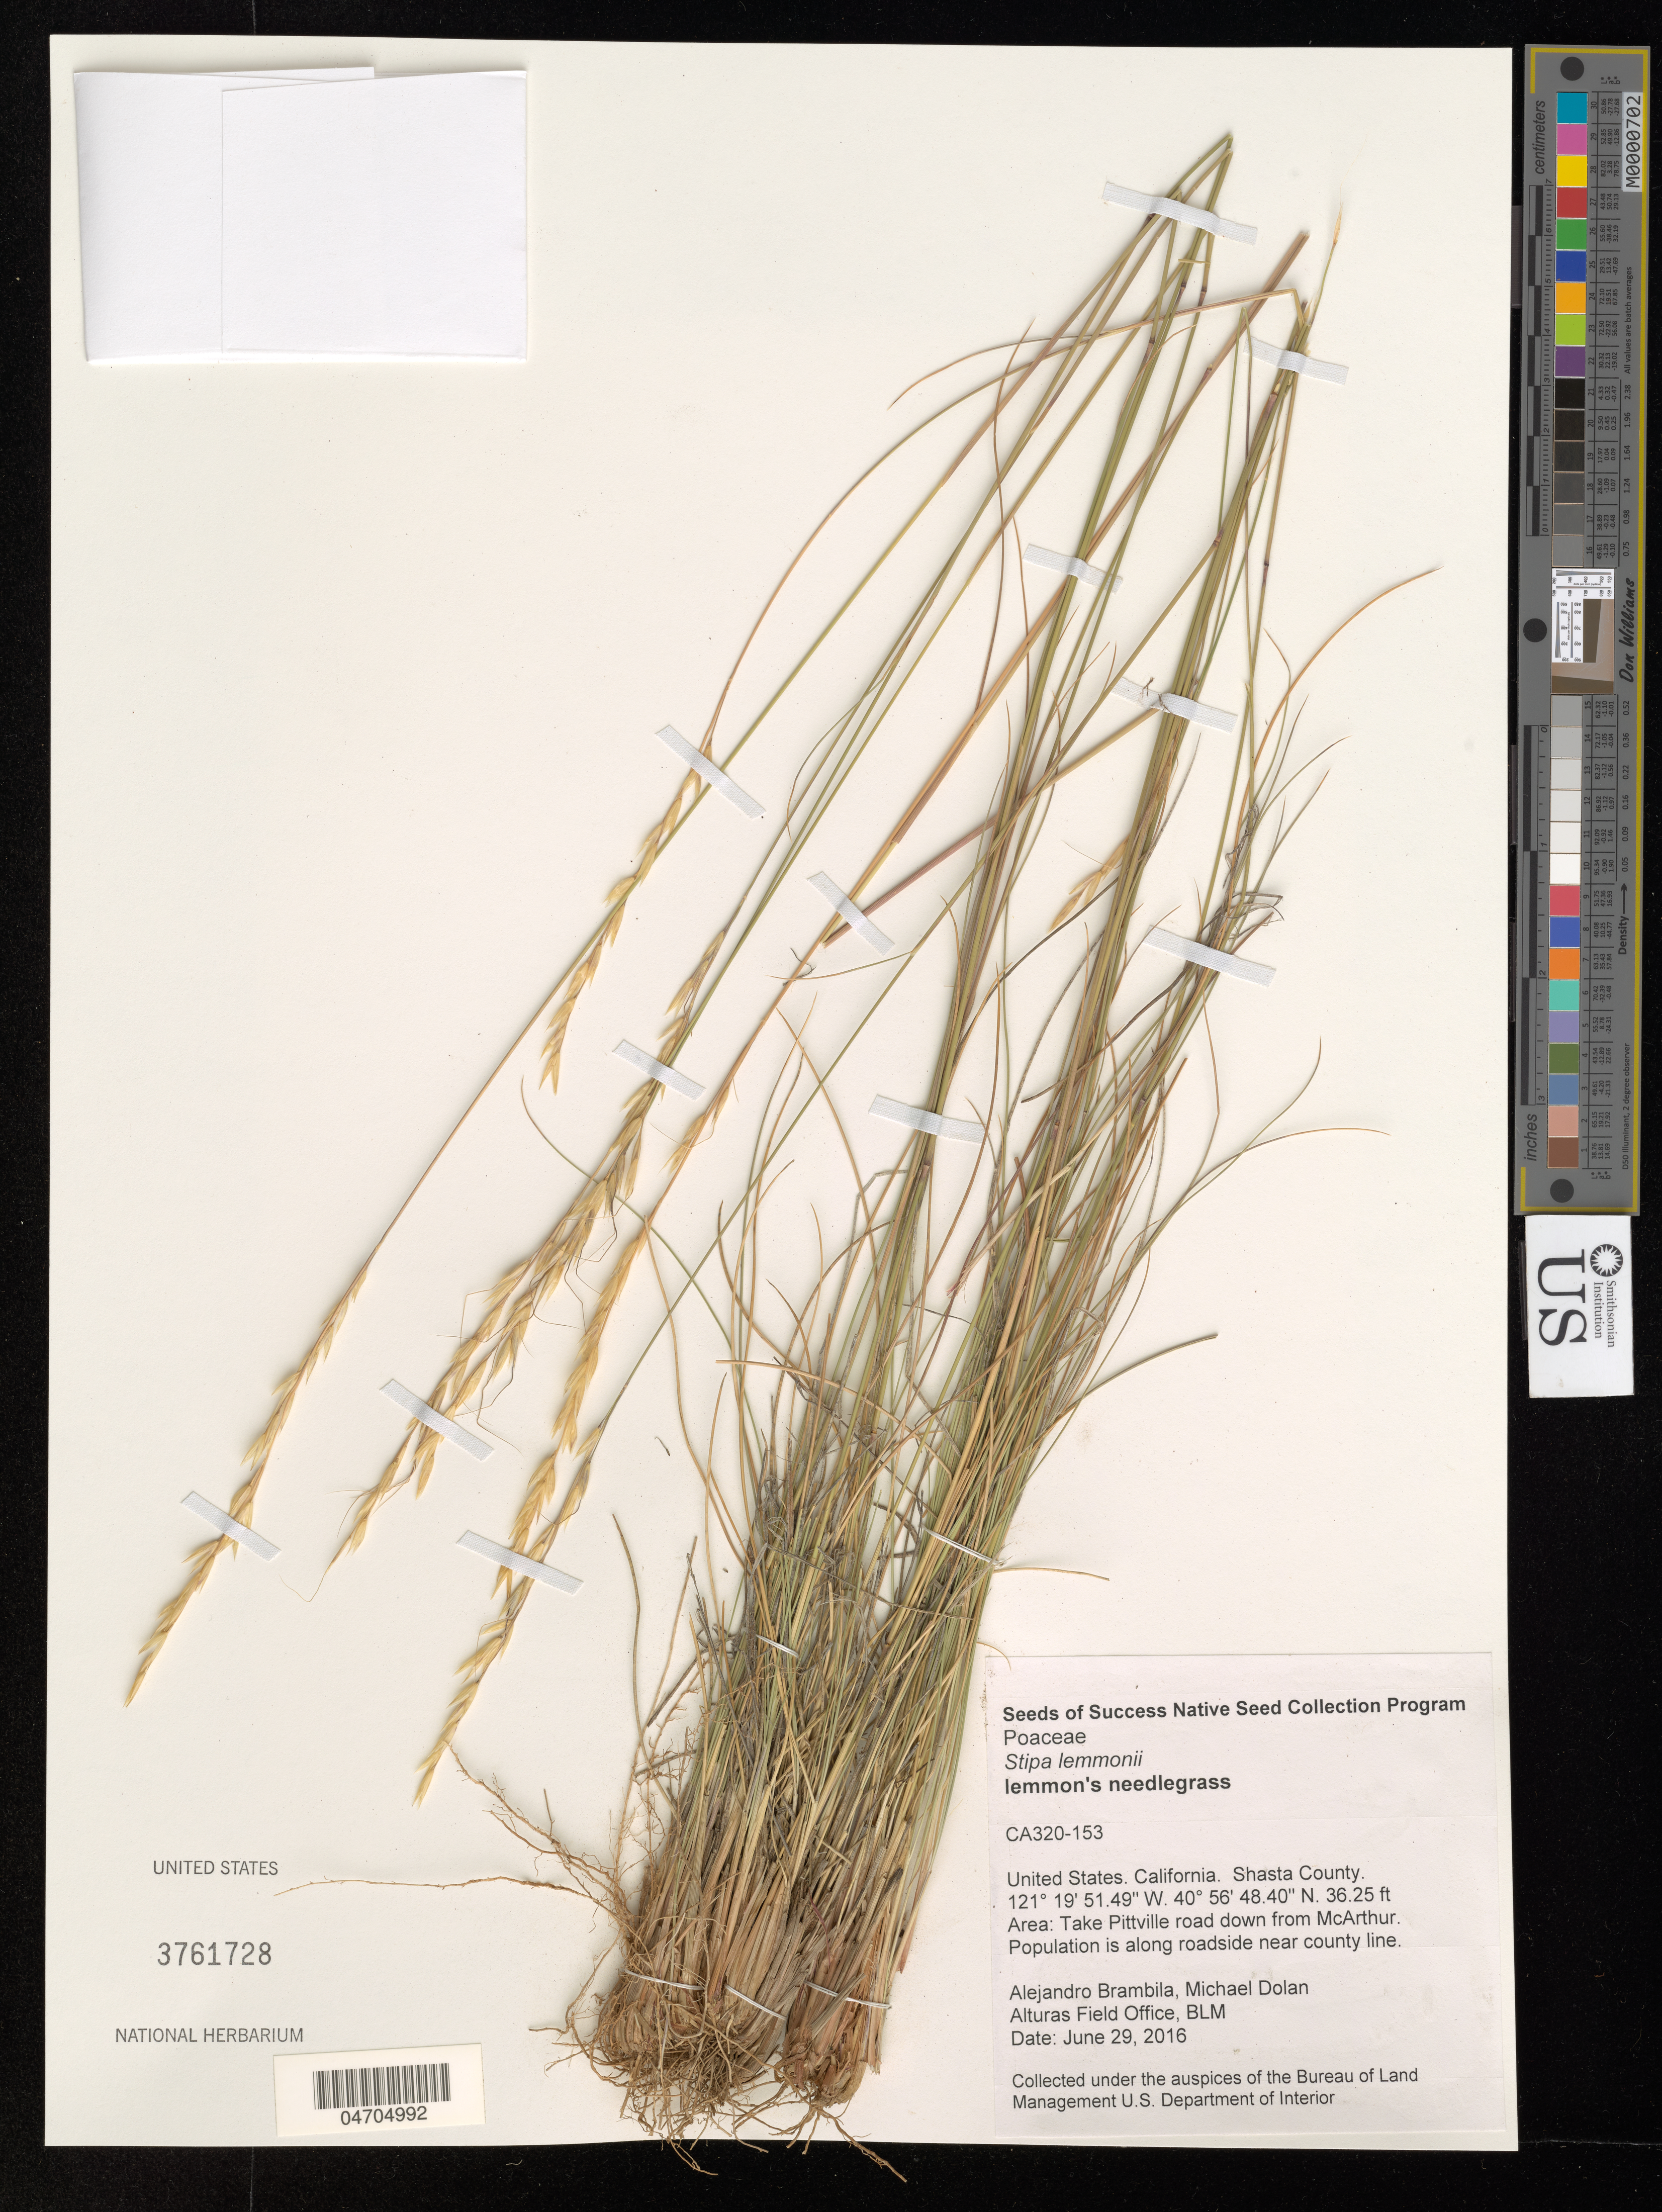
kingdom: Plantae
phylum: Tracheophyta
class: Liliopsida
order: Poales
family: Poaceae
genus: Stipa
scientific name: Stipa lemmonii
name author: (Vasey) Scribn.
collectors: A. Brambila & M. Dolan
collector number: CA320-153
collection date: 2016-06-29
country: United States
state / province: California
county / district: Shasta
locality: Shasta County. Area: Take Pittville road down from McArthur. Population is along roadside near county line.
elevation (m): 11.05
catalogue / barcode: US 3761728